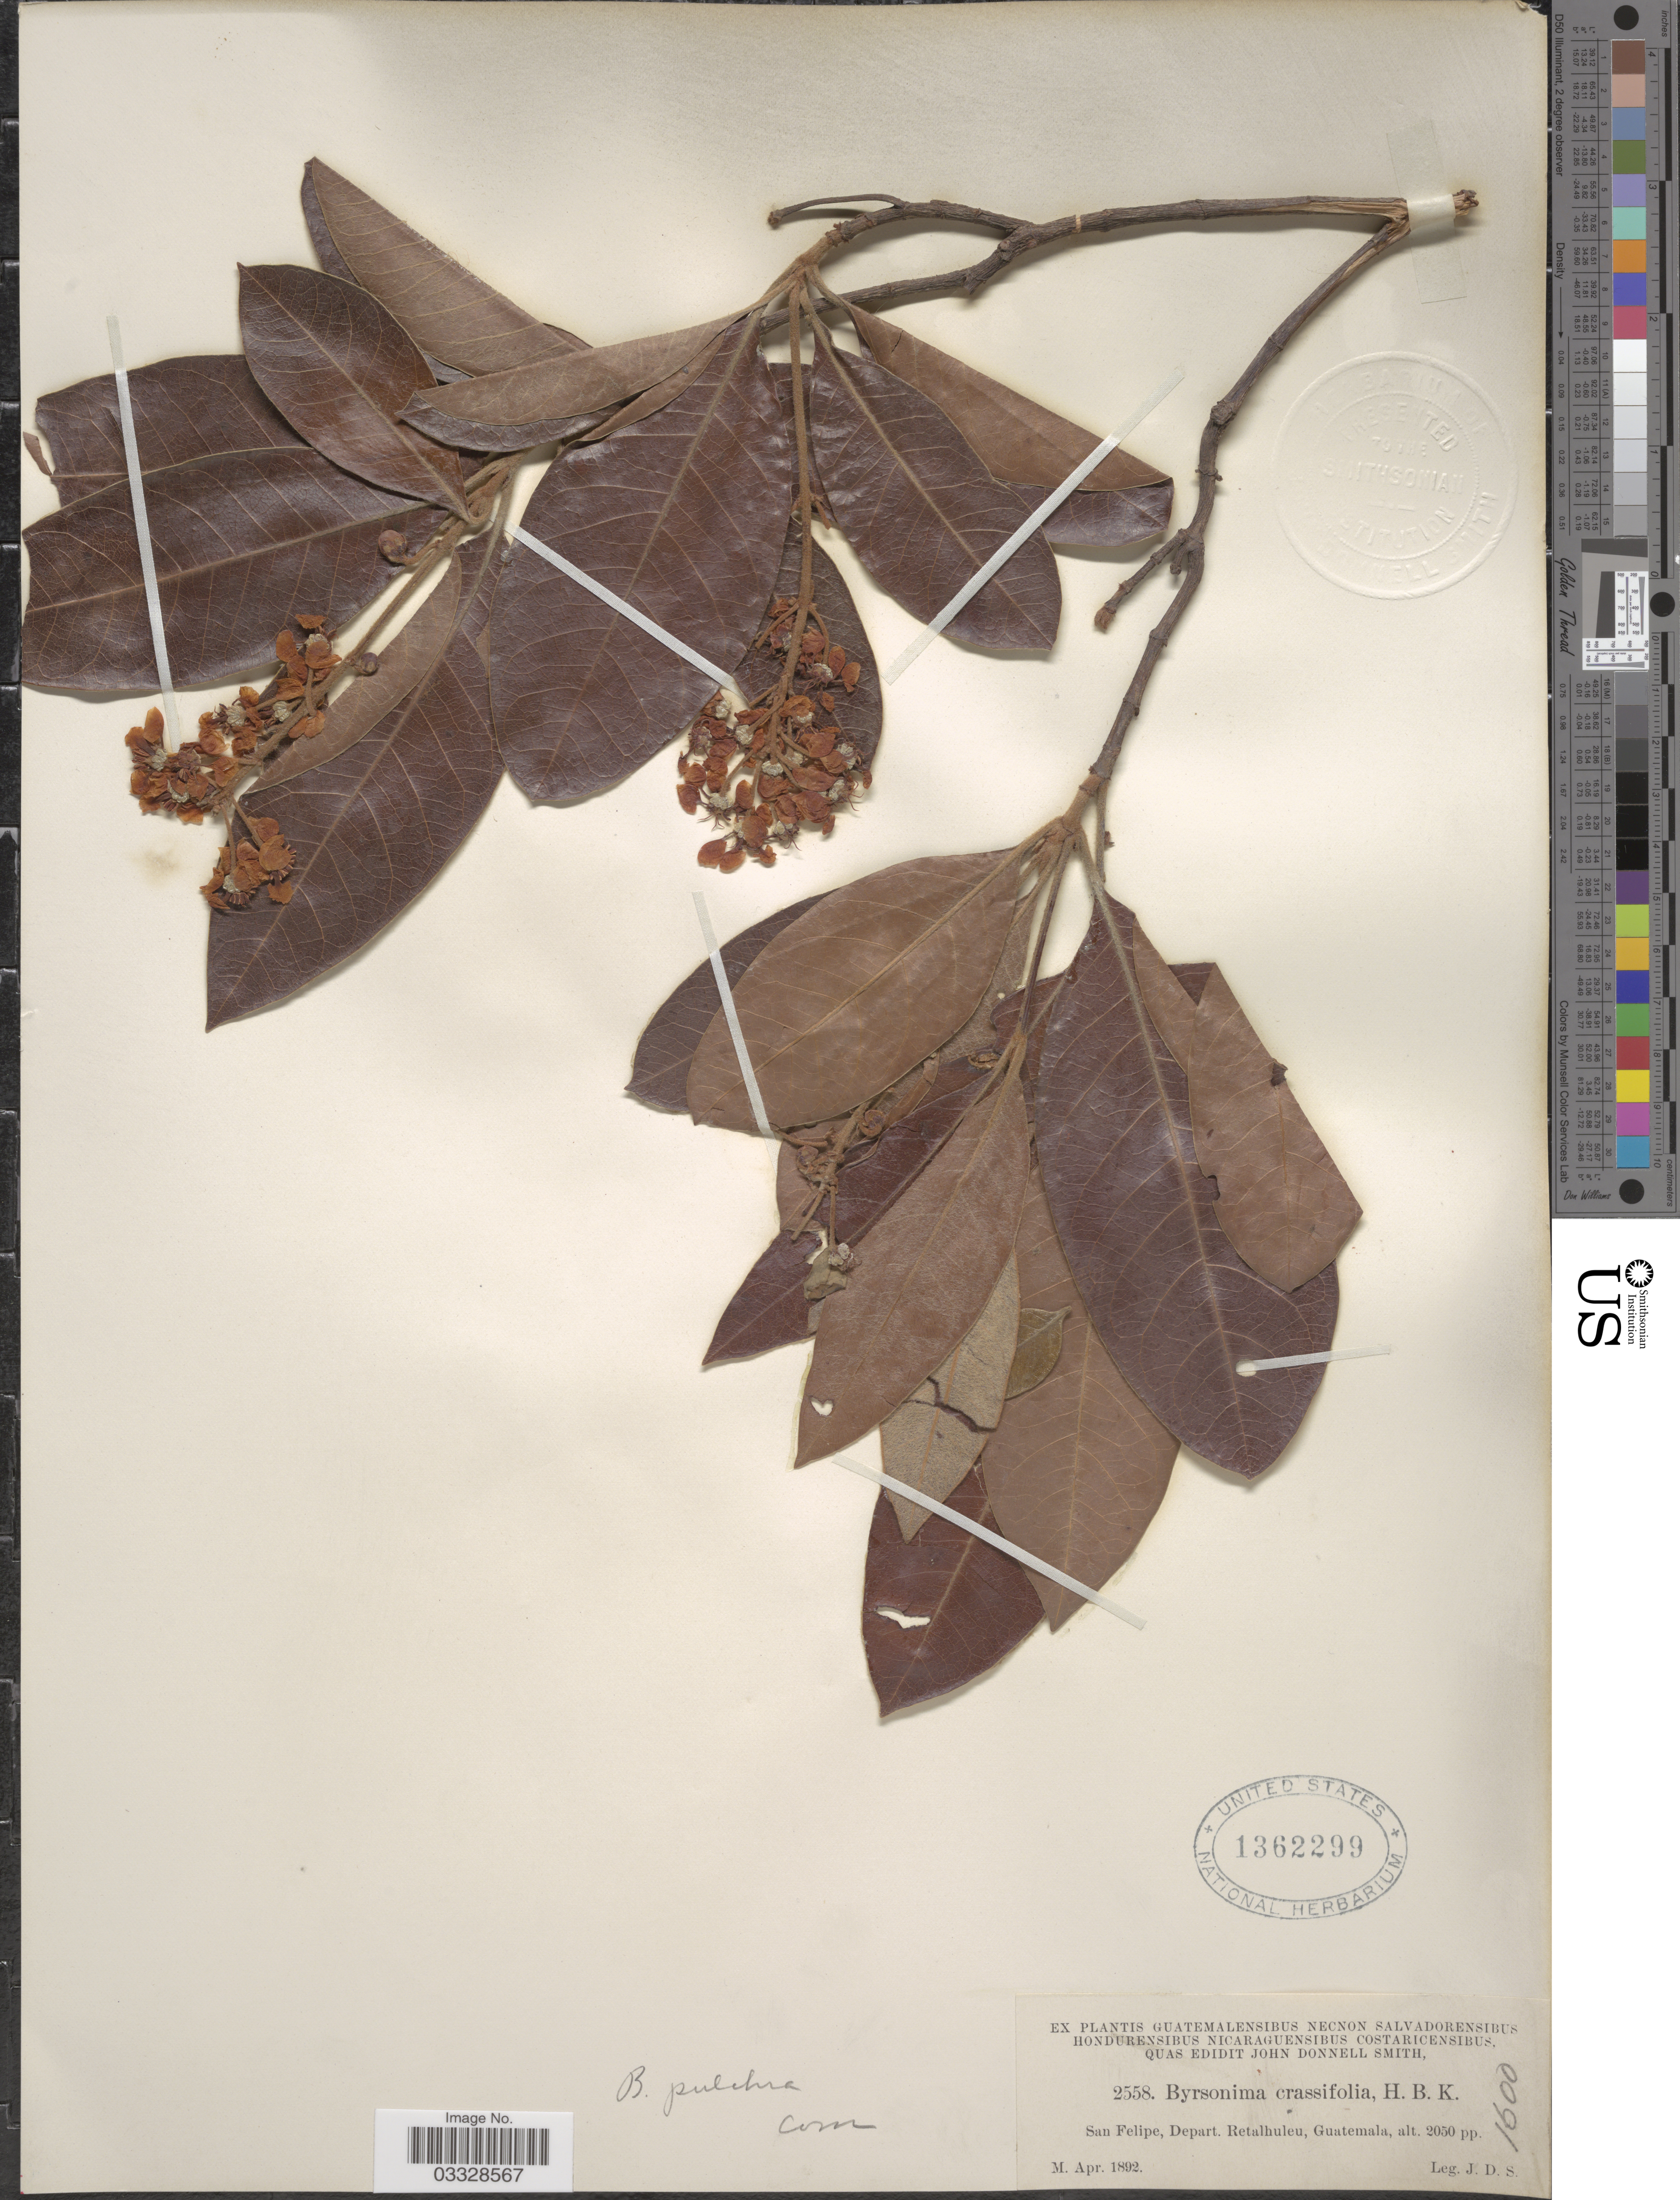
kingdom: Plantae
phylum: Tracheophyta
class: Magnoliopsida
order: Malpighiales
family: Malpighiaceae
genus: Byrsonima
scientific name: Byrsonima crassifolia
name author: (L.) Kunth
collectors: J. Donnell Smith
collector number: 2558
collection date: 1892-04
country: Guatemala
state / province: Retalhuleu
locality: San Felipe, Depart. Retalhuleu.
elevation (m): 625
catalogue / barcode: US 1362299